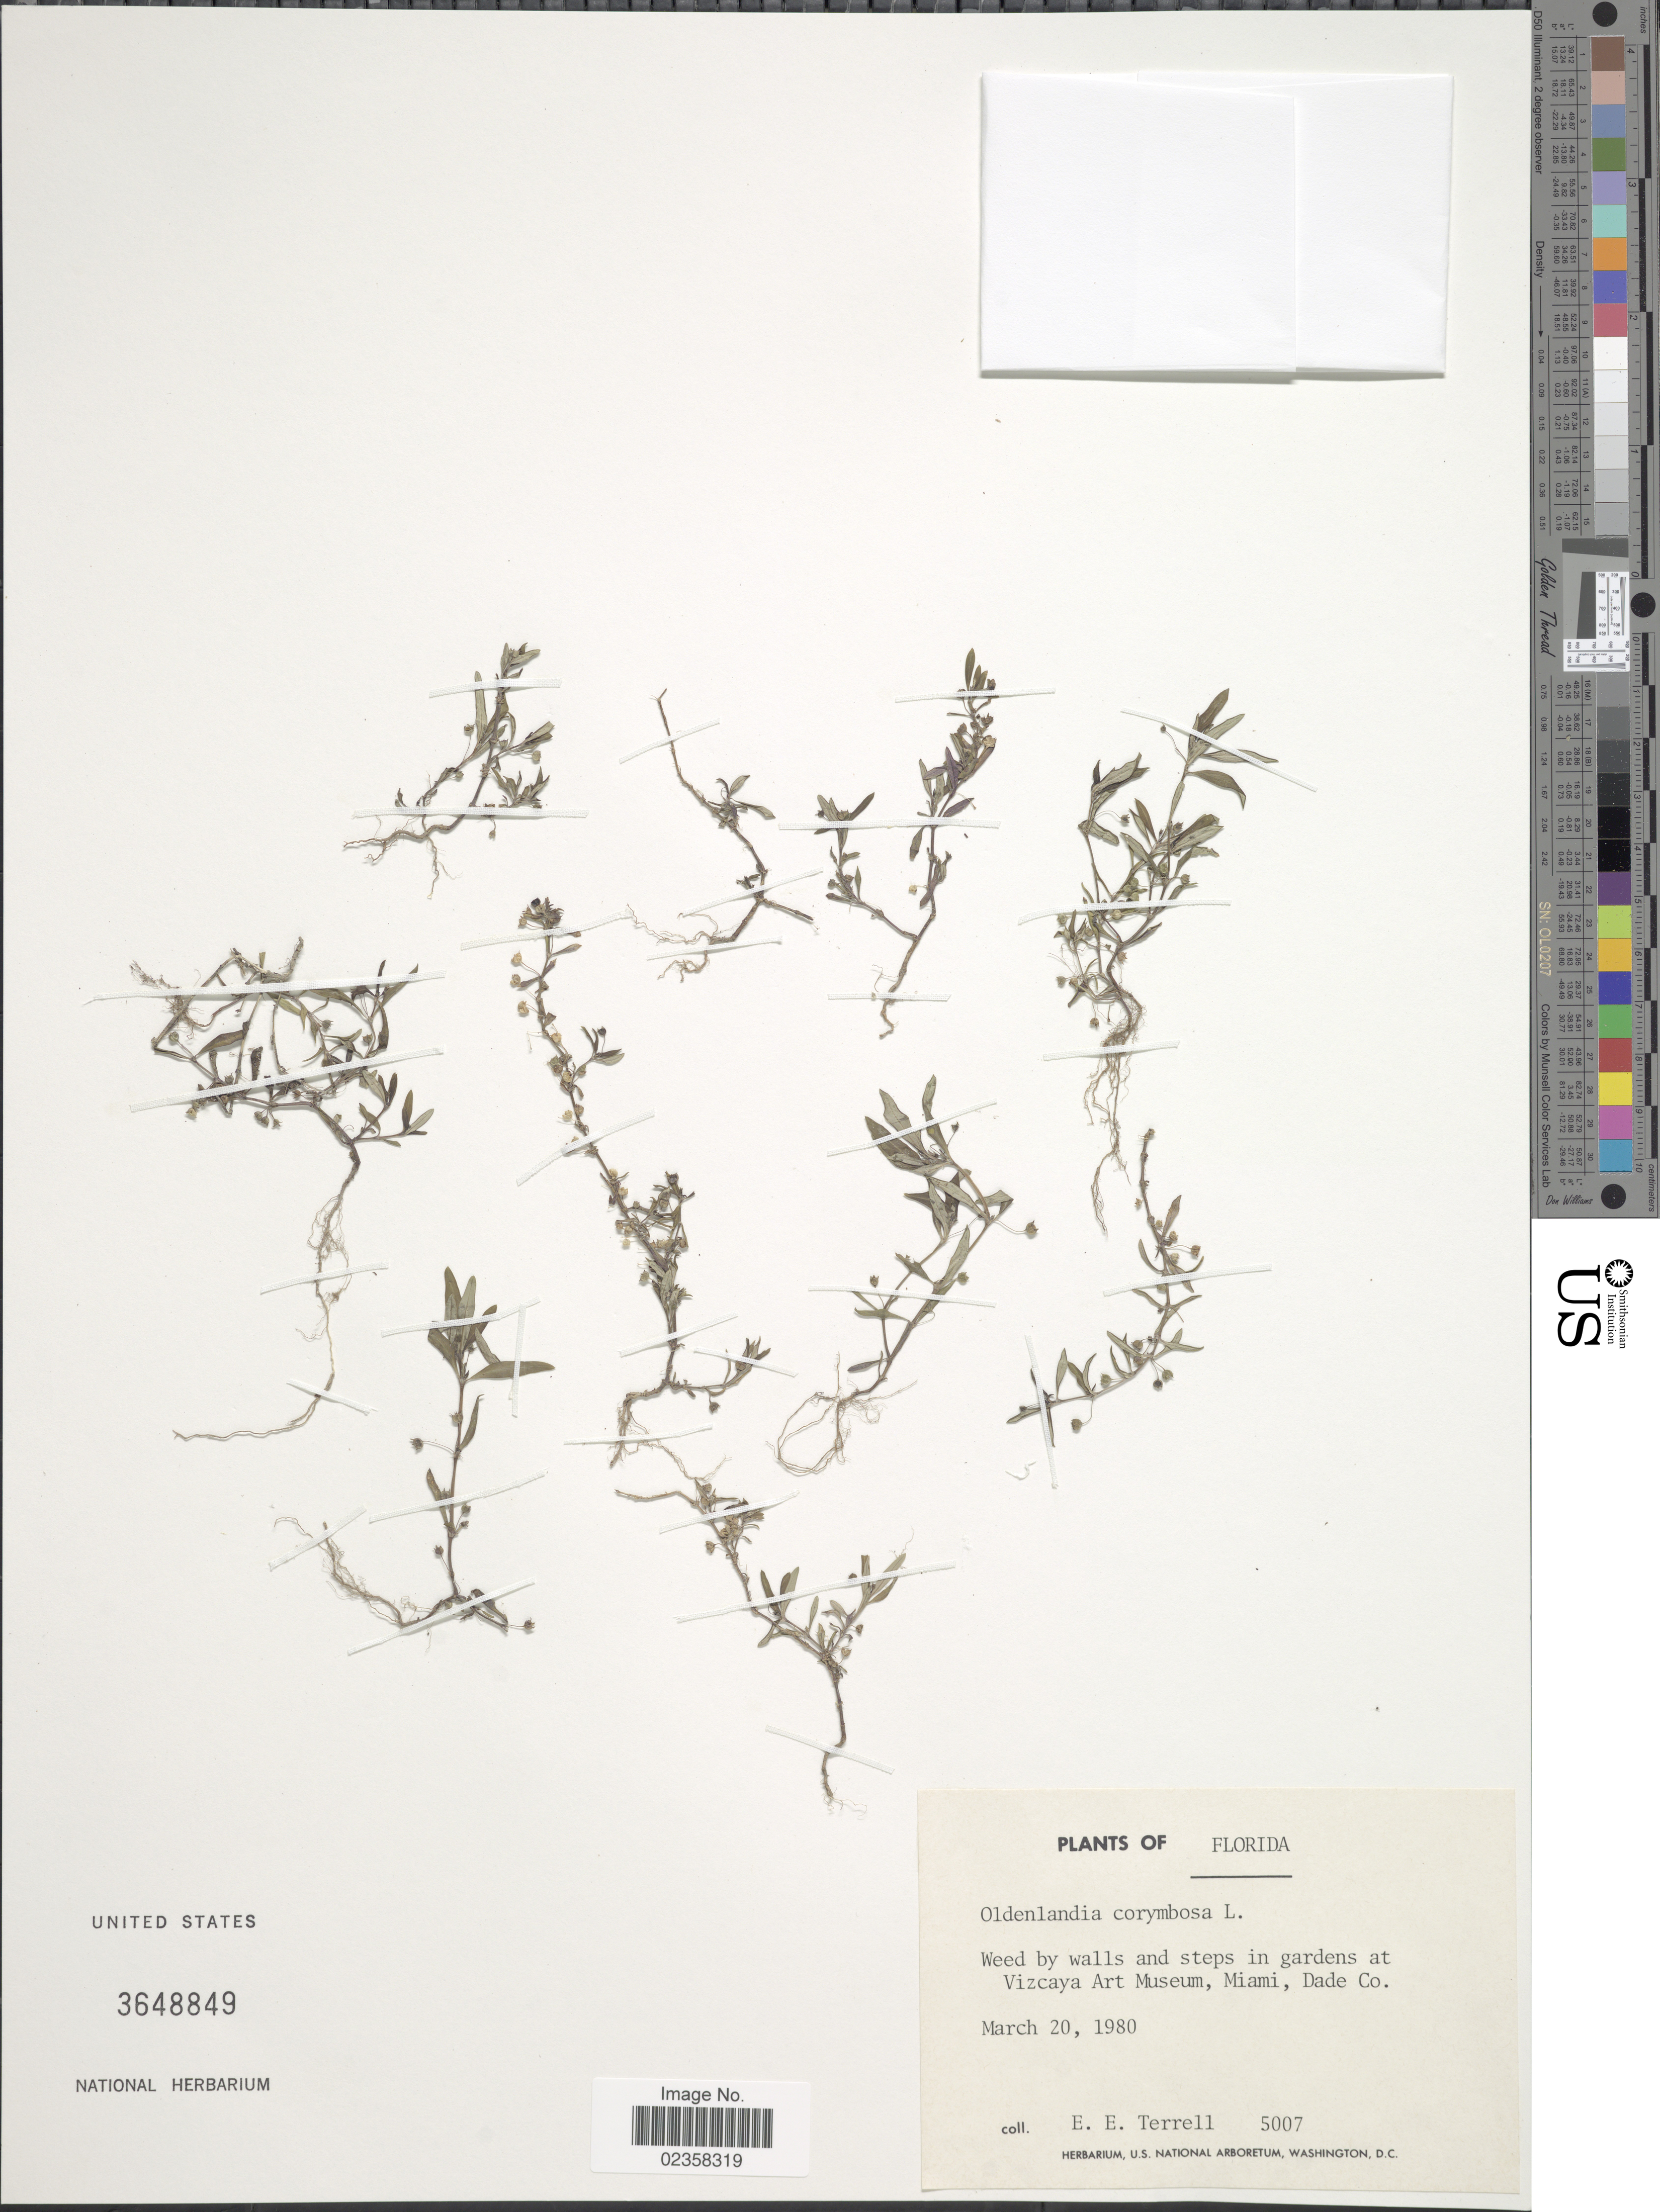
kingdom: Plantae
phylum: Tracheophyta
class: Magnoliopsida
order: Gentianales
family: Rubiaceae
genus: Oldenlandia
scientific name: Oldenlandia corymbosa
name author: L.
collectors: E. E. Terrell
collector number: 5007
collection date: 1980-03-20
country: United States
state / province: Florida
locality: Weed by walls and steps in gardens at Vizcaya Art Museum, Miami, Dade Co.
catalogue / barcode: US 3648849